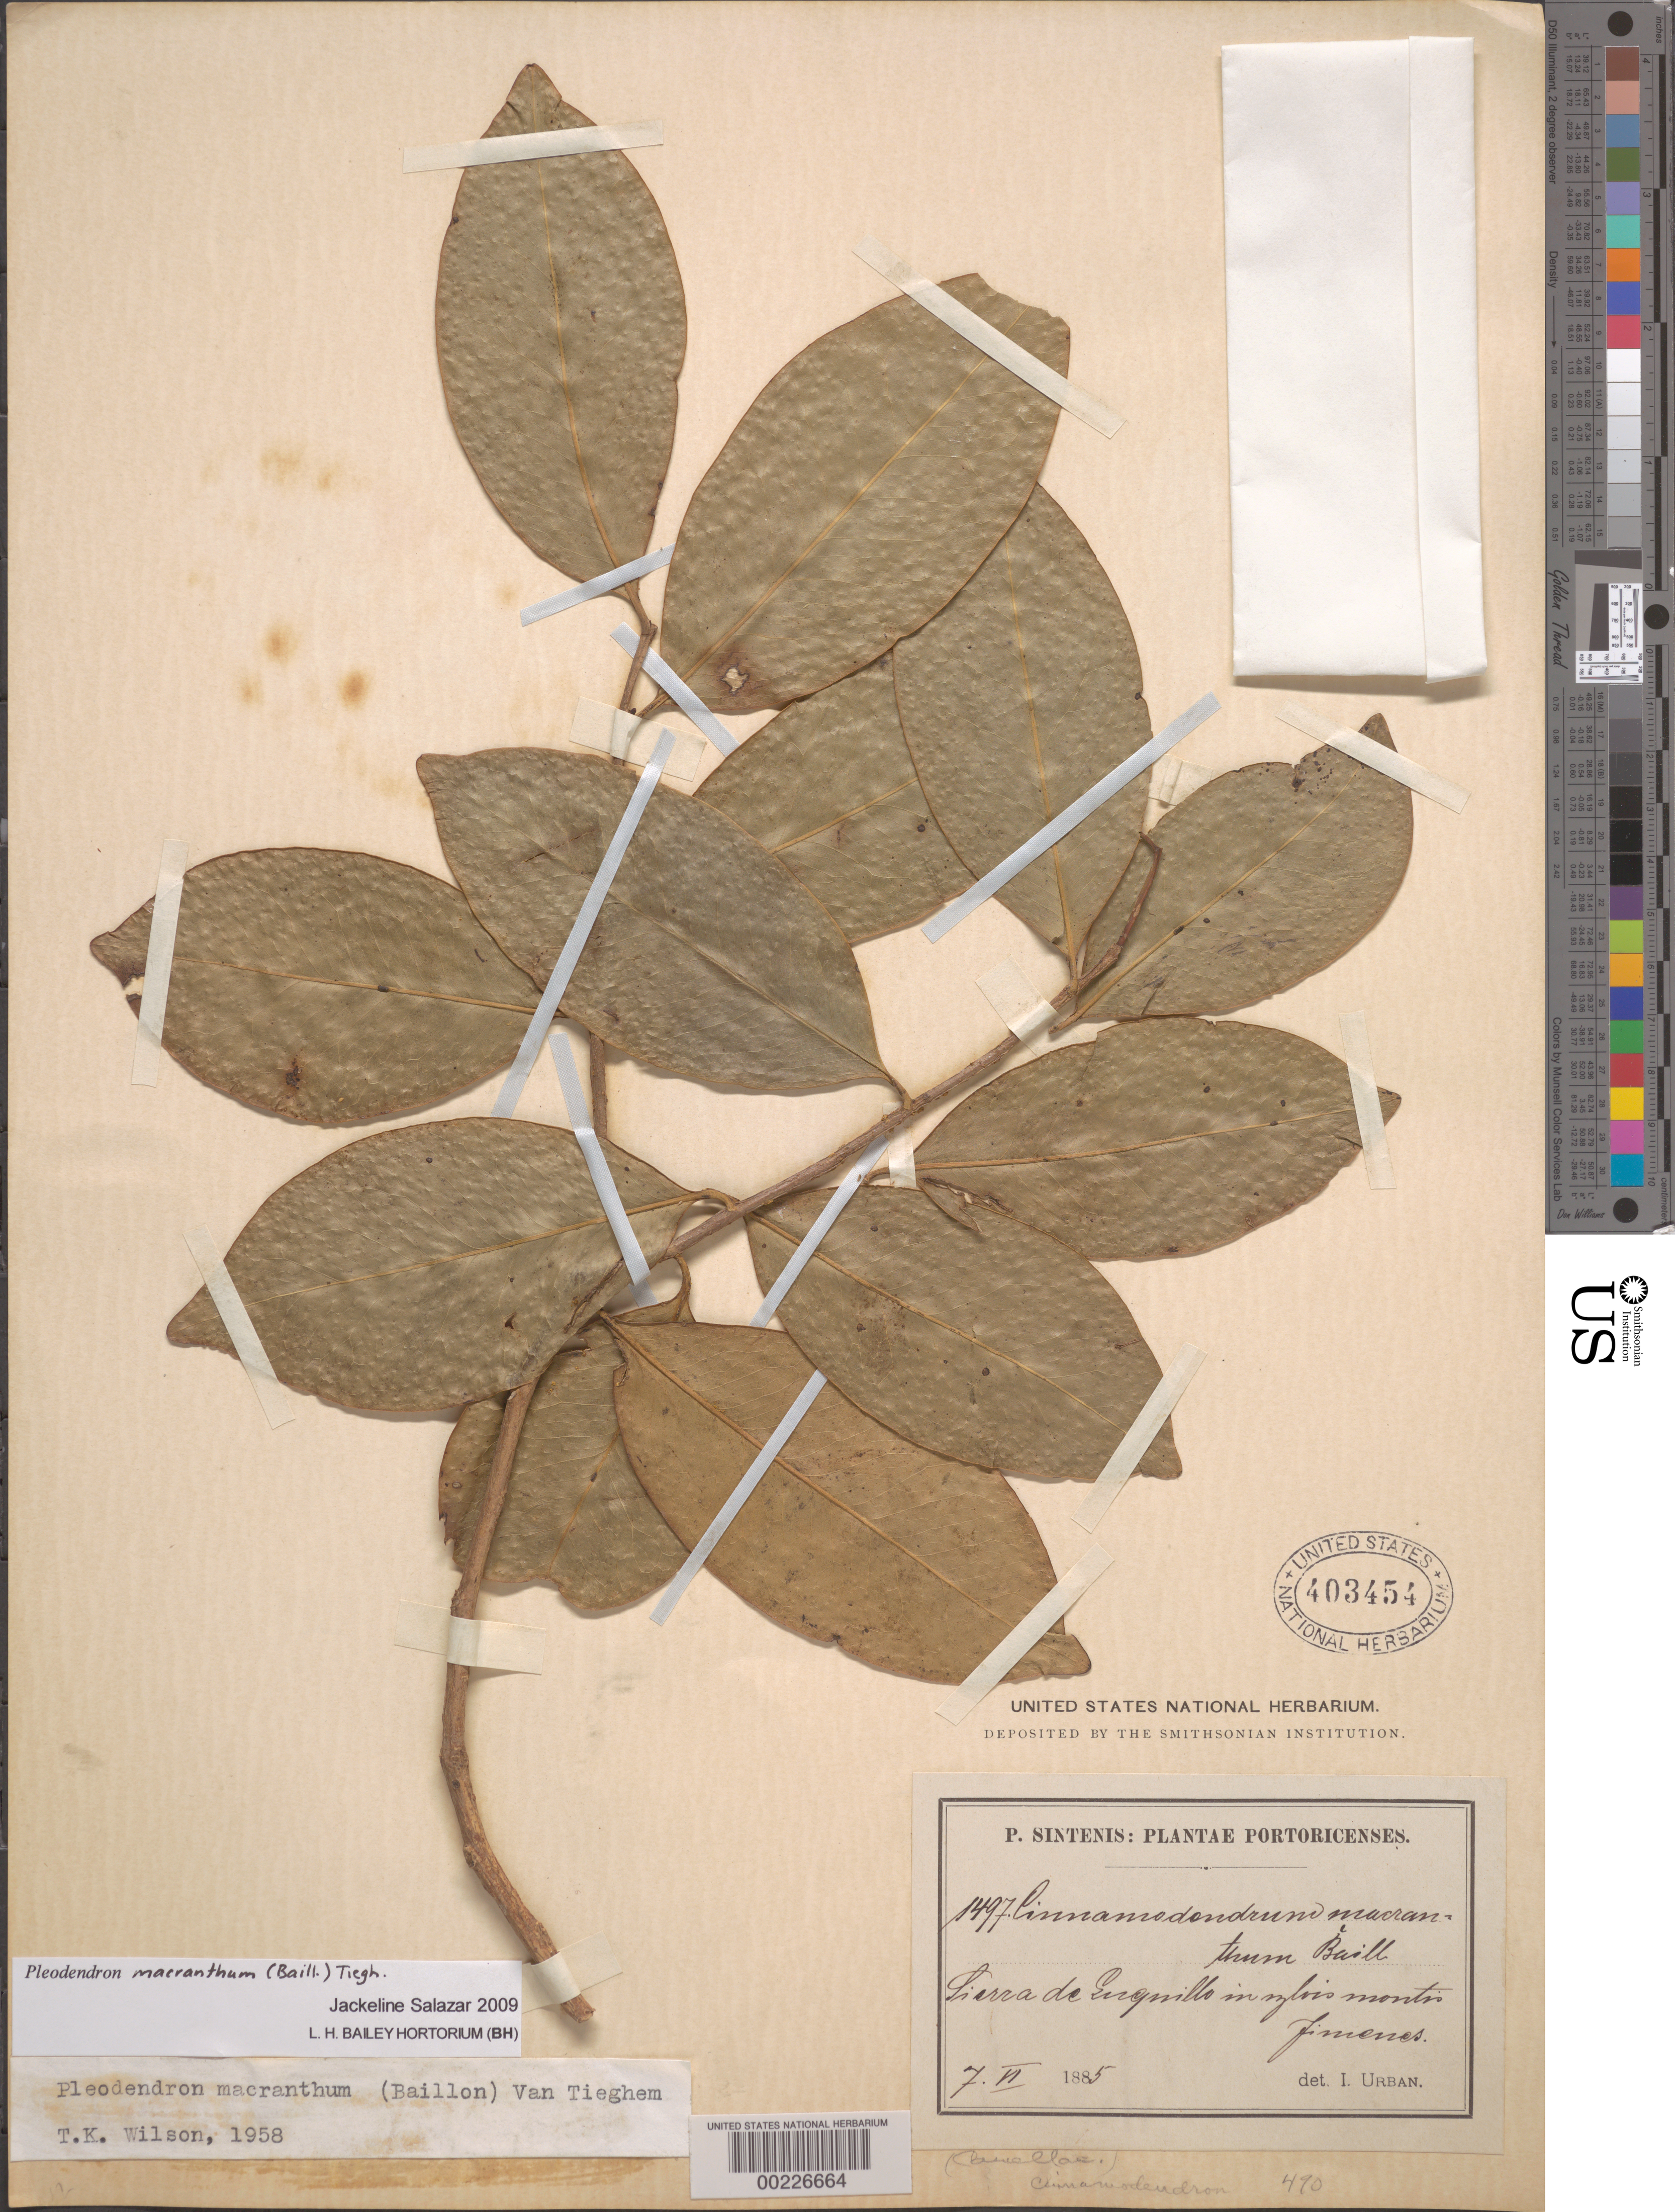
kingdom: Plantae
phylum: Tracheophyta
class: Magnoliopsida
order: Canellales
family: Canellaceae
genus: Pleodendron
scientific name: Pleodendron macranthum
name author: (Baill.) Tiegh.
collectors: P. Sintenis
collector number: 1497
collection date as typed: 07 Jun 1885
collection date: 1885-06-07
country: Puerto Rico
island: Greater Antilles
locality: Sierra de Luquillo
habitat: Wooded hill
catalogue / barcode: US 403454